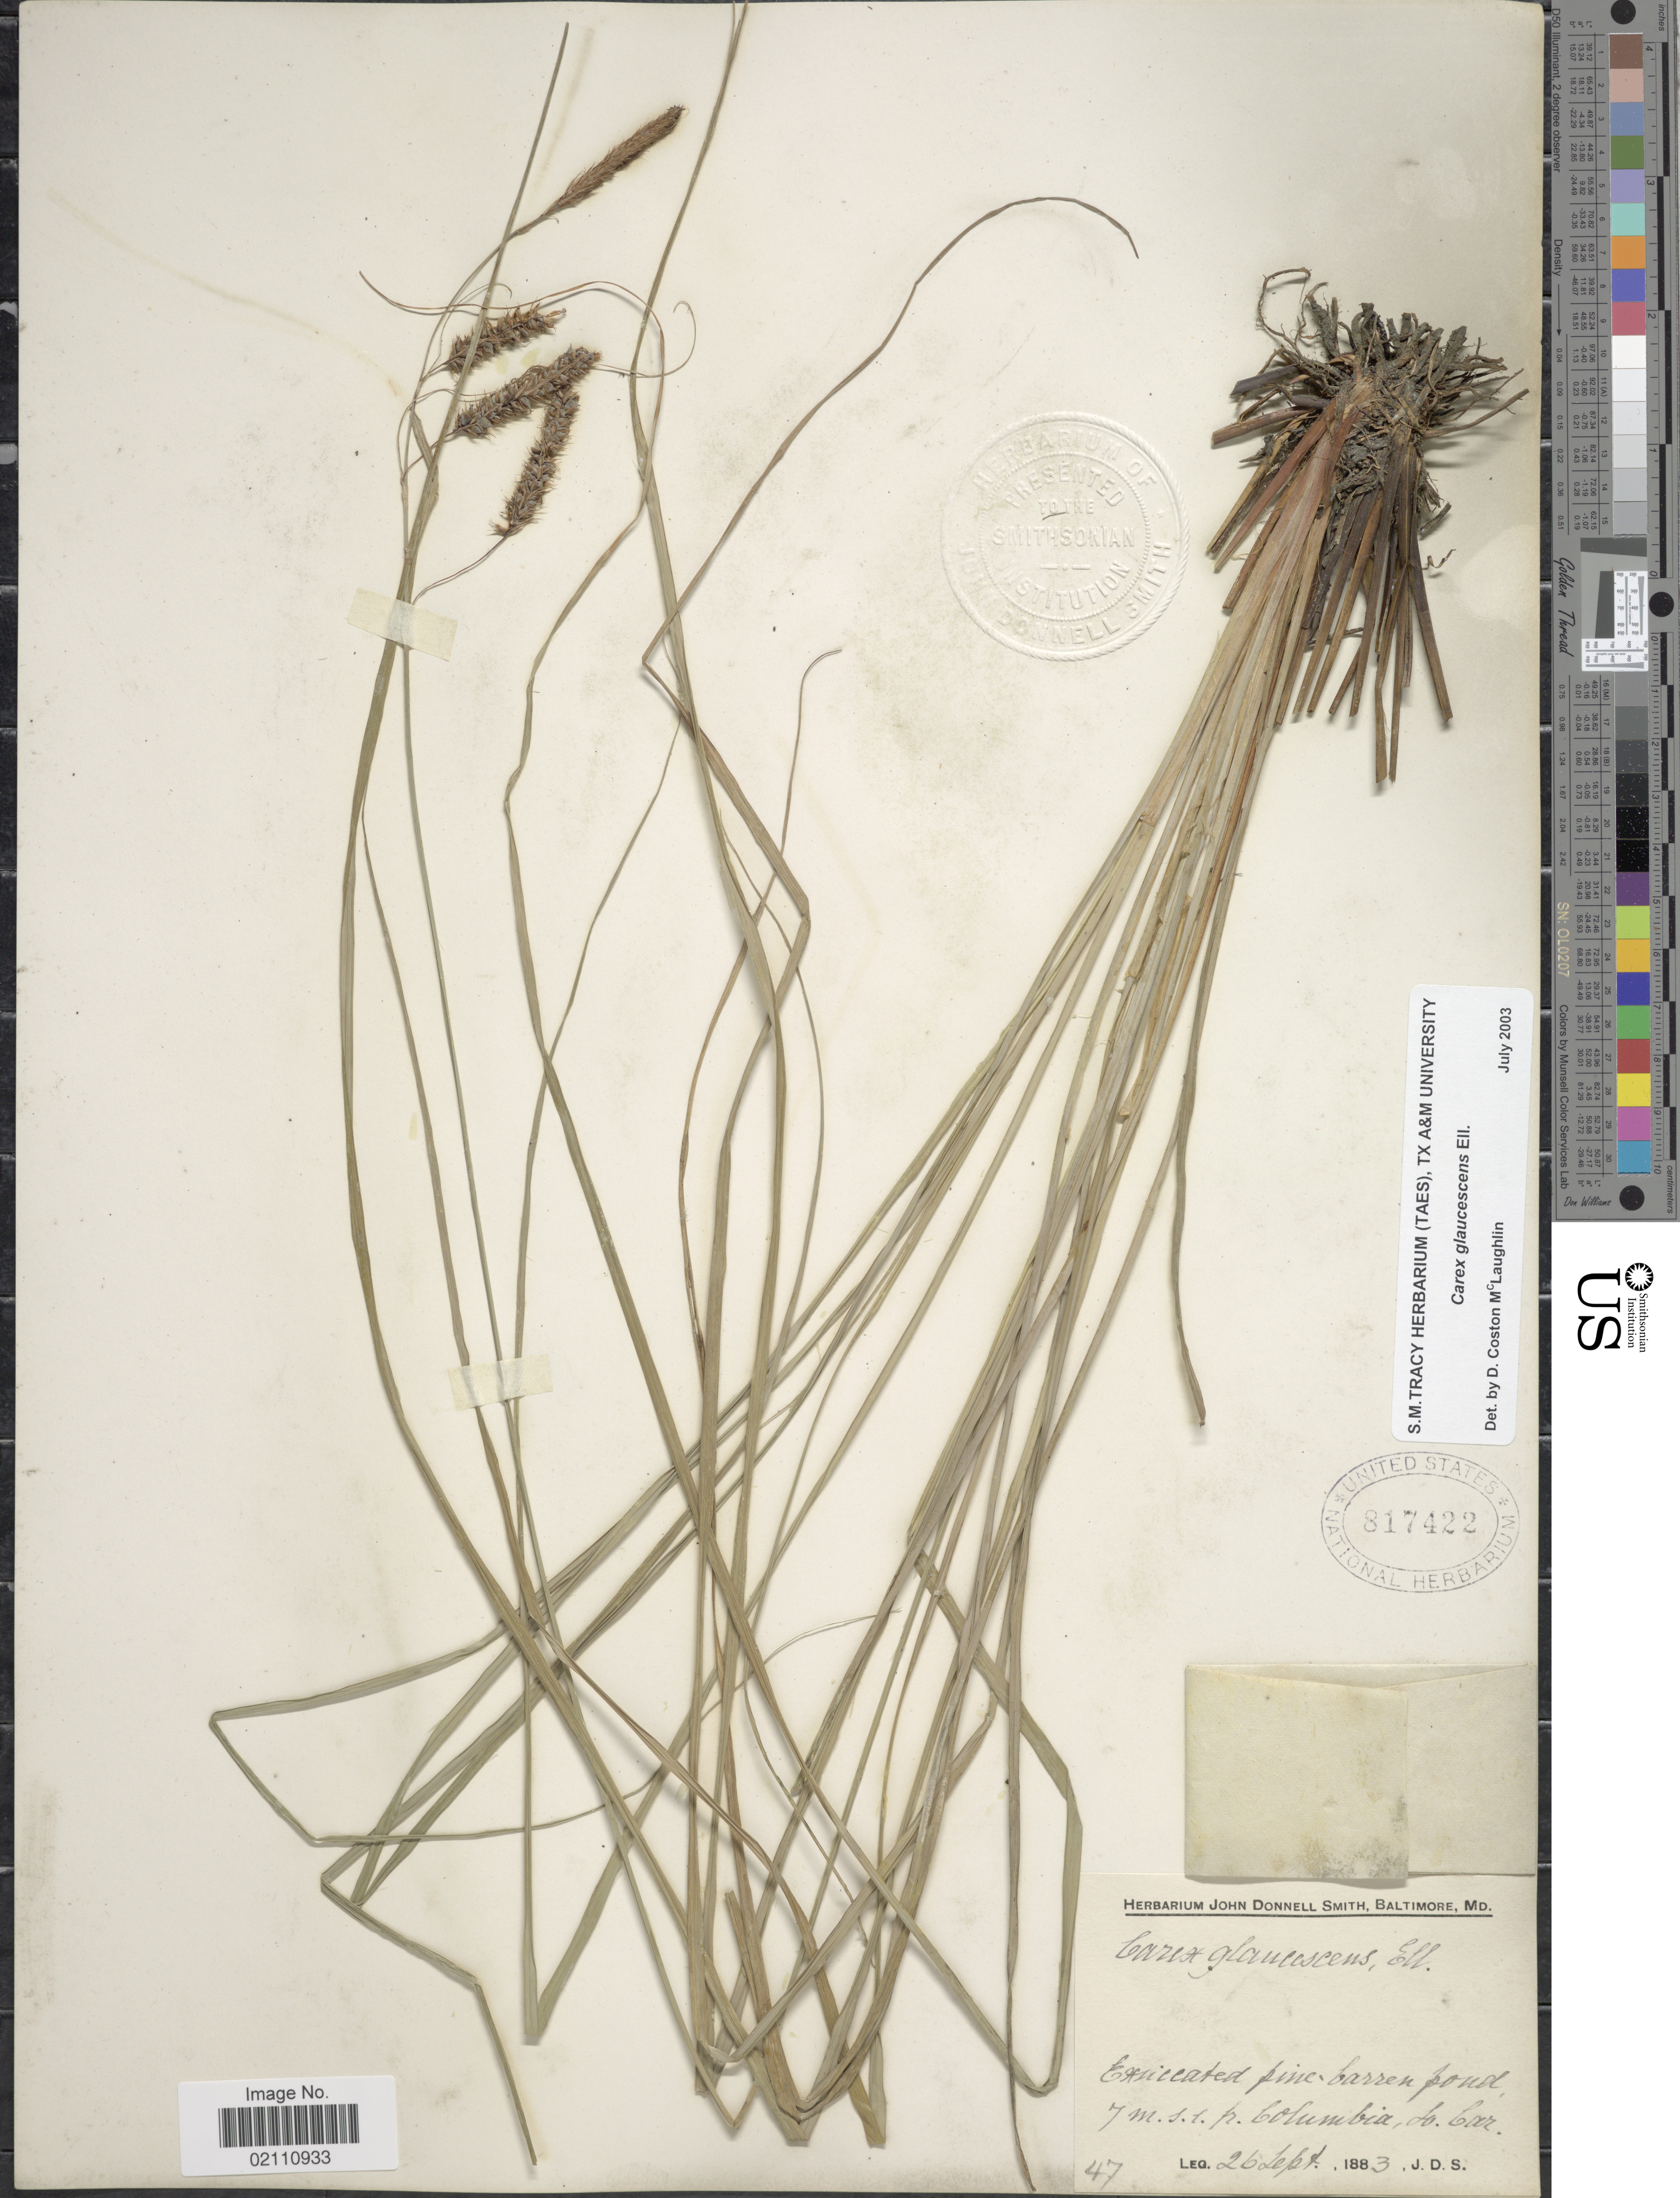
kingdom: Plantae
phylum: Tracheophyta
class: Liliopsida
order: Poales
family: Cyperaceae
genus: Carex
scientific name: Carex glaucescens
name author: Elliott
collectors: J. Donnell Smith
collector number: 47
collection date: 1883-09-26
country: United States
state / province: South Carolina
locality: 7 mi. s.e. pr. Columbia, So. Car.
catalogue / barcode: US 817422